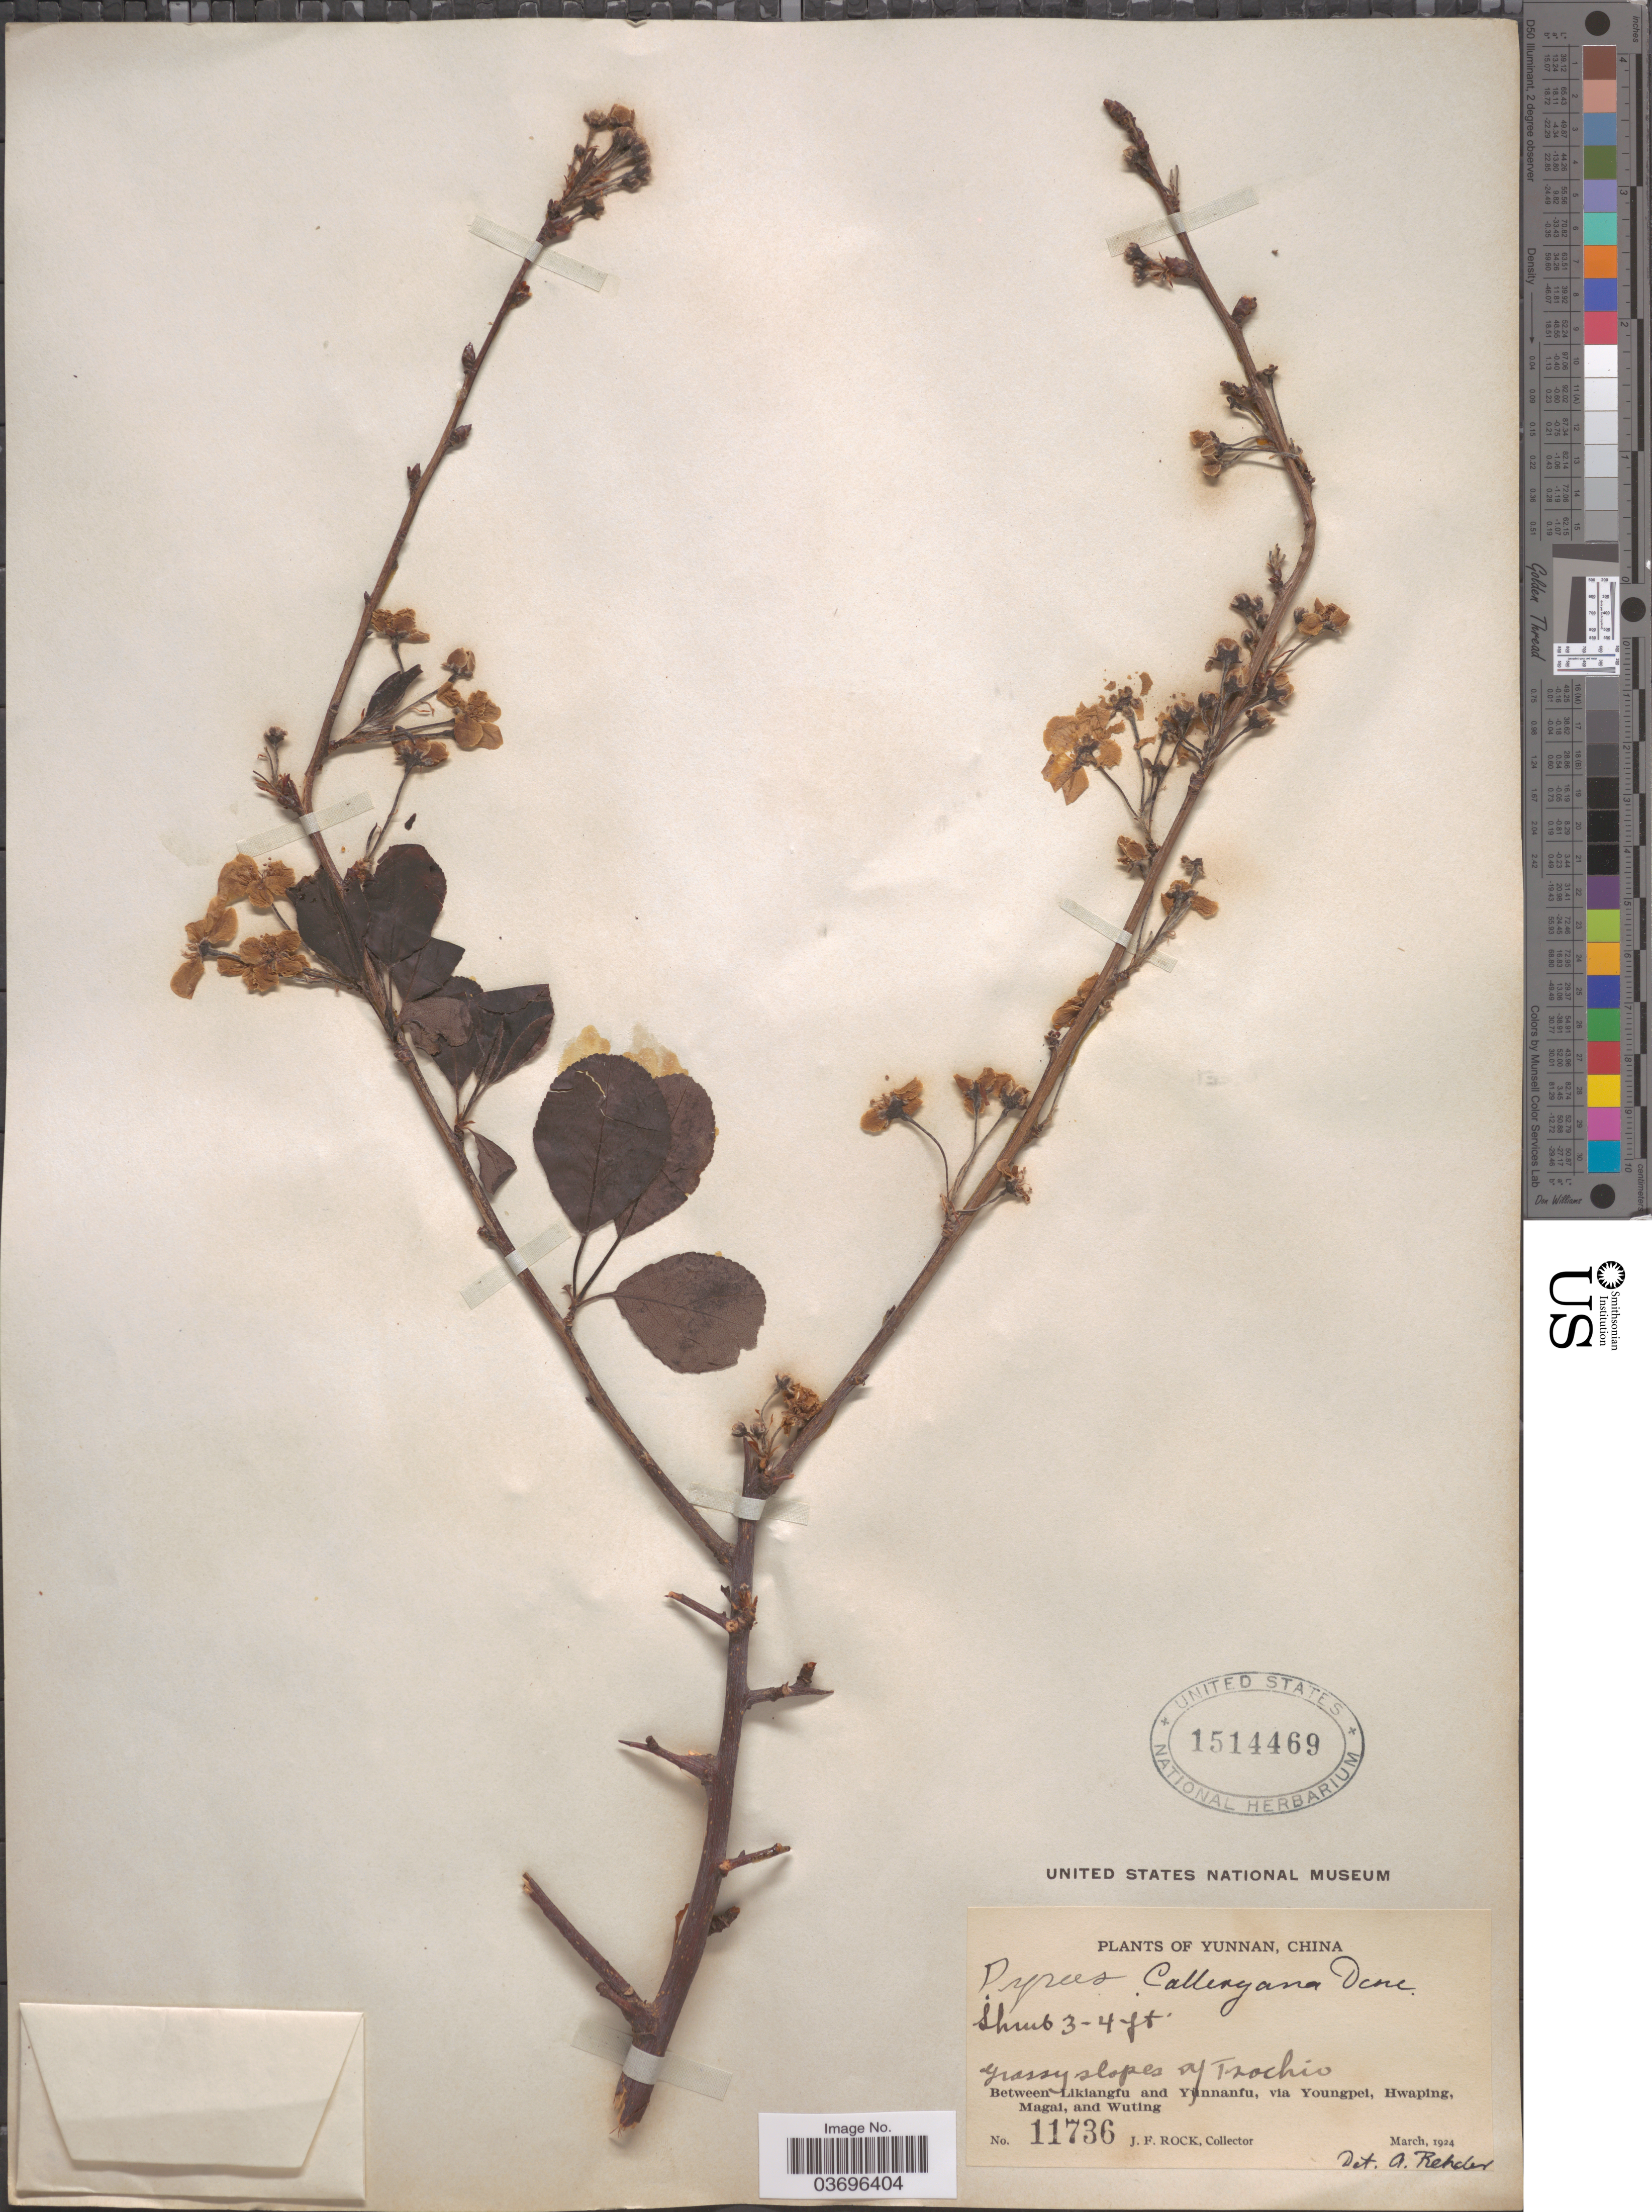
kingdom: Plantae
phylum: Tracheophyta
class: Magnoliopsida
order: Rosales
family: Rosaceae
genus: Pyrus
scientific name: Pyrus calleryana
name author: Decne.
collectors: J. Rock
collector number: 11736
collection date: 1924-03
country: China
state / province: Yunnan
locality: At Tsochio. [interpreted] Between Likiangfu and Yünnanfu, via Youngpei, Hwaping, Magai, and Wuting.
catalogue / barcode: US 1514469